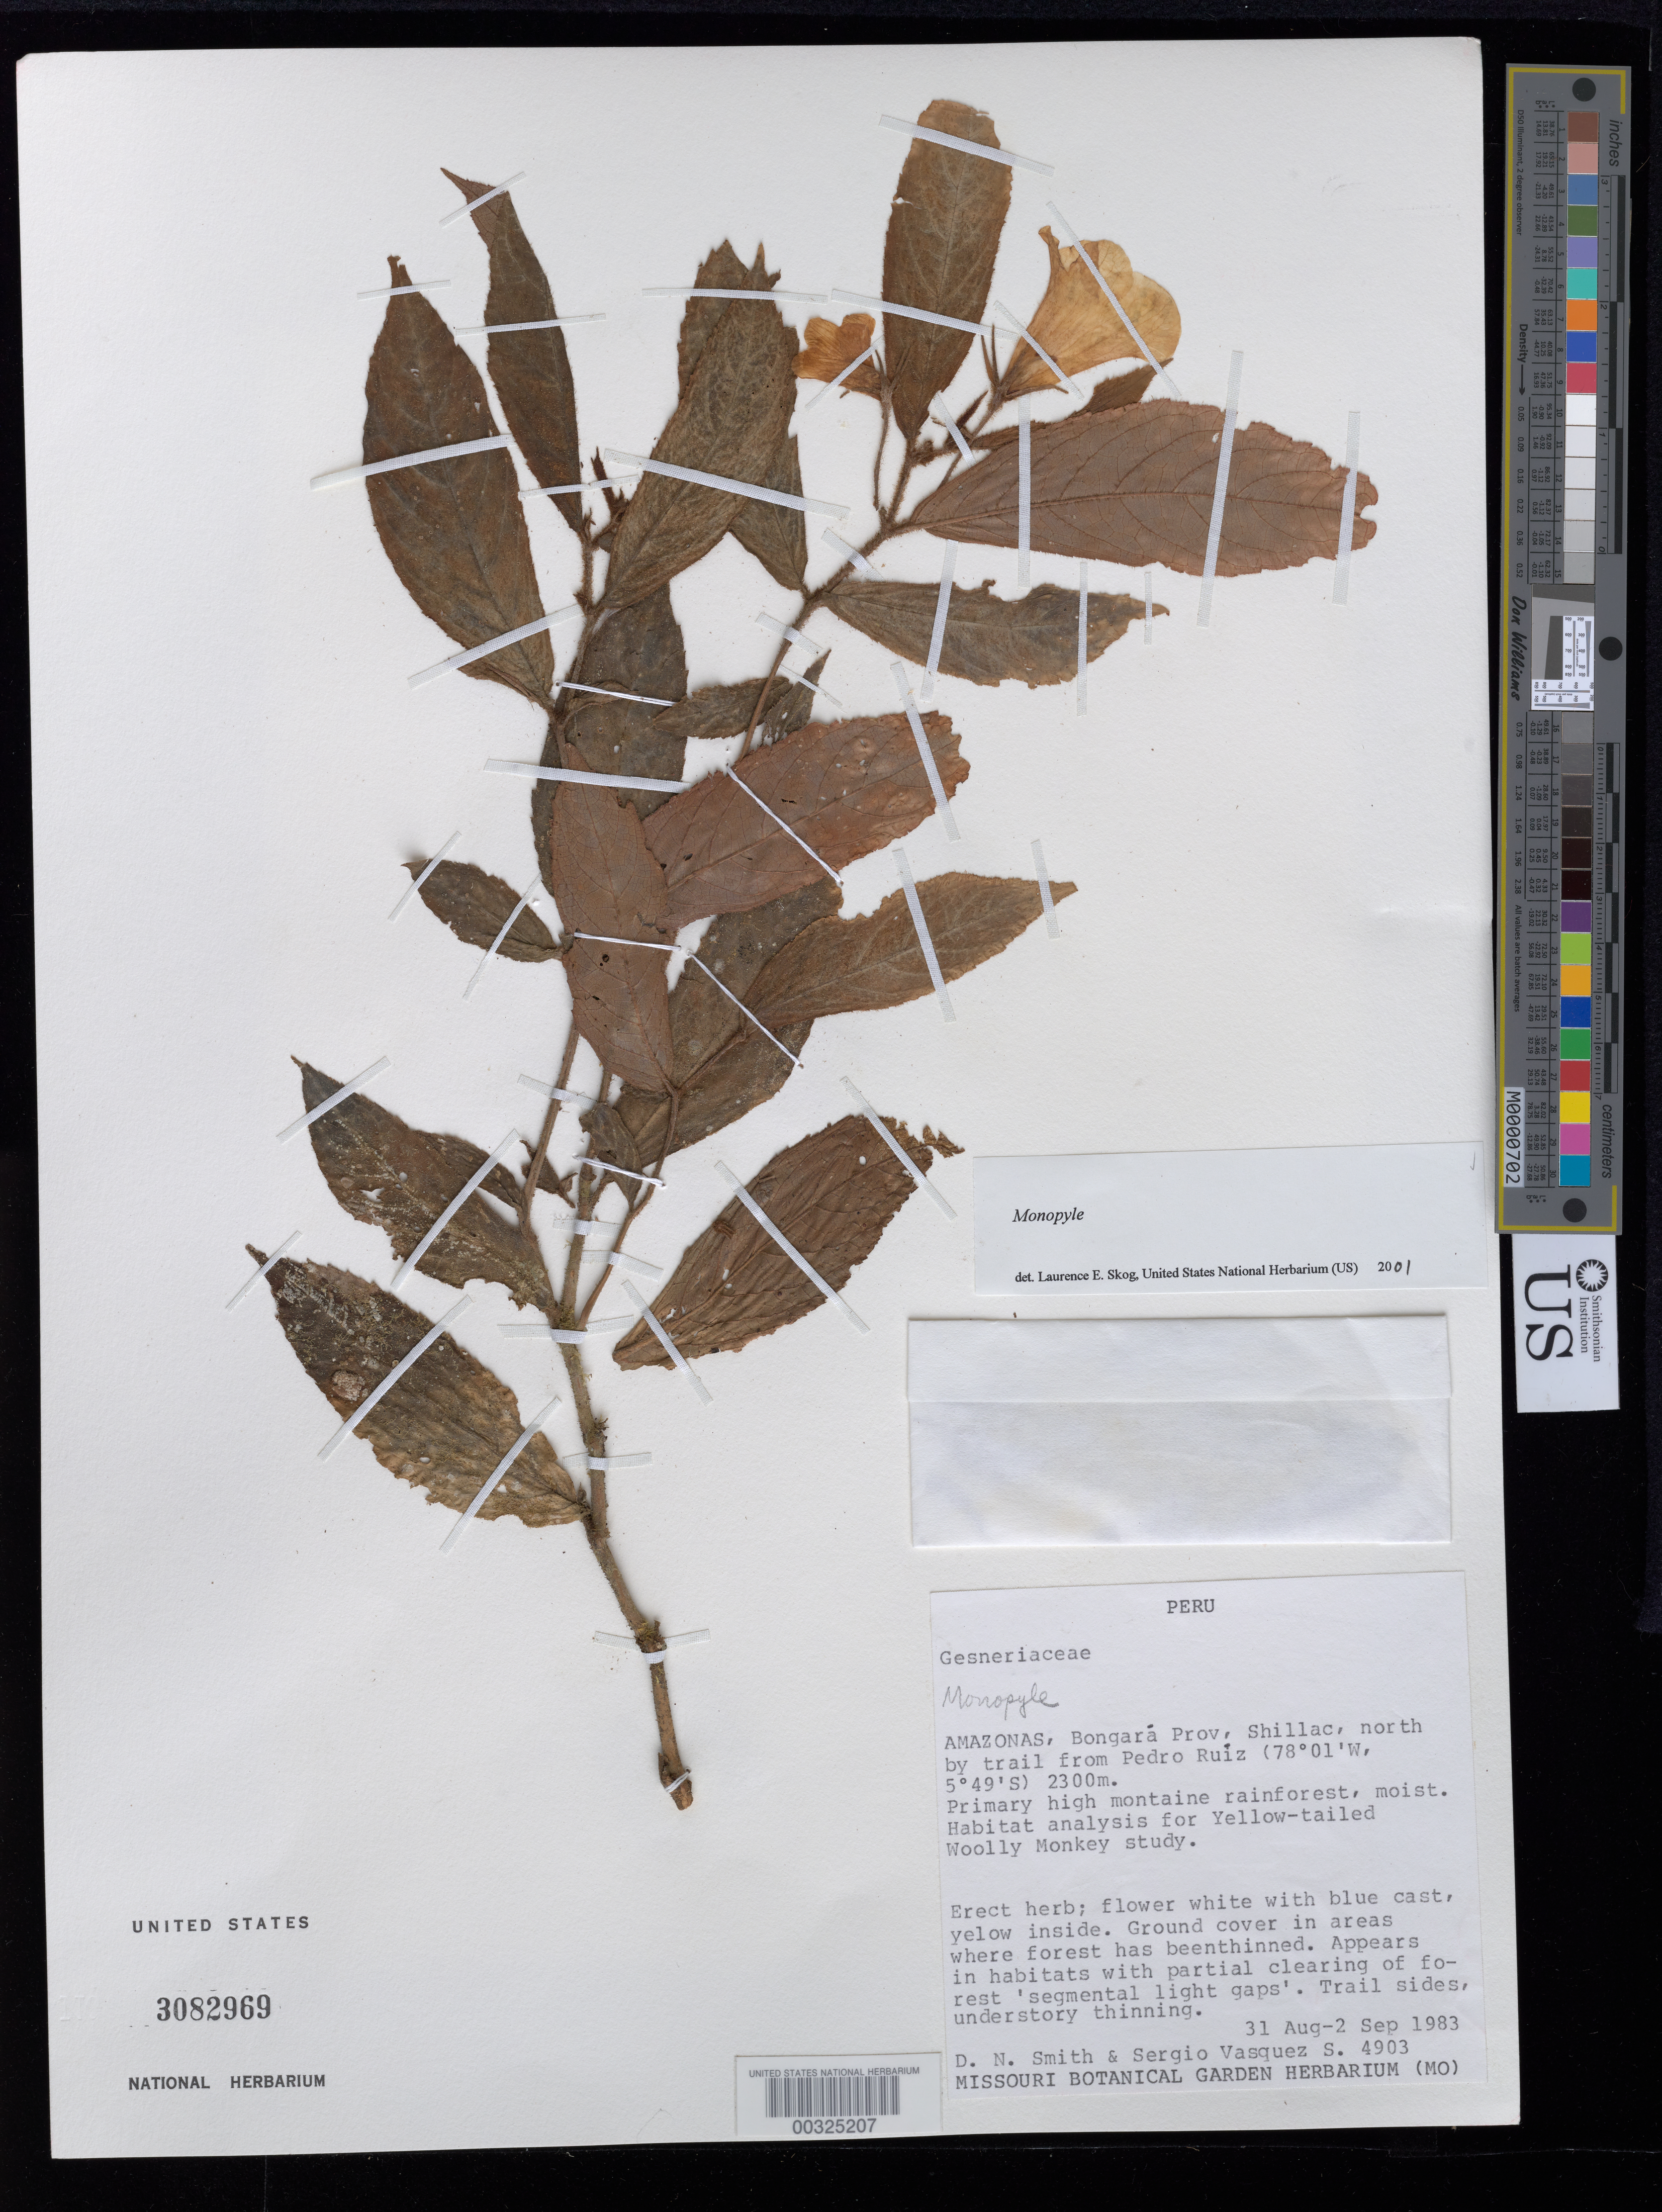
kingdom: Plantae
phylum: Tracheophyta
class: Magnoliopsida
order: Lamiales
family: Gesneriaceae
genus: Monopyle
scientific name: Monopyle sp.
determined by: Skog, Laurence E.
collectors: D. Smith & S. Vasquez S.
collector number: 4903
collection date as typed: Aug-Sep 1983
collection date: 1983-08/1983-09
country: Peru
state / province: Amazonas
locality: Bongará Prov, Shillac, north by trail from Pedro Ruíz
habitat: Primary high montane rainforest, moist; ground cover in areas where forest has been thinned. Appears in habitats with partial clearing of forest "segmental light gaps." Trail sides, understory thinning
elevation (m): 2300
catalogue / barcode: US 3082969